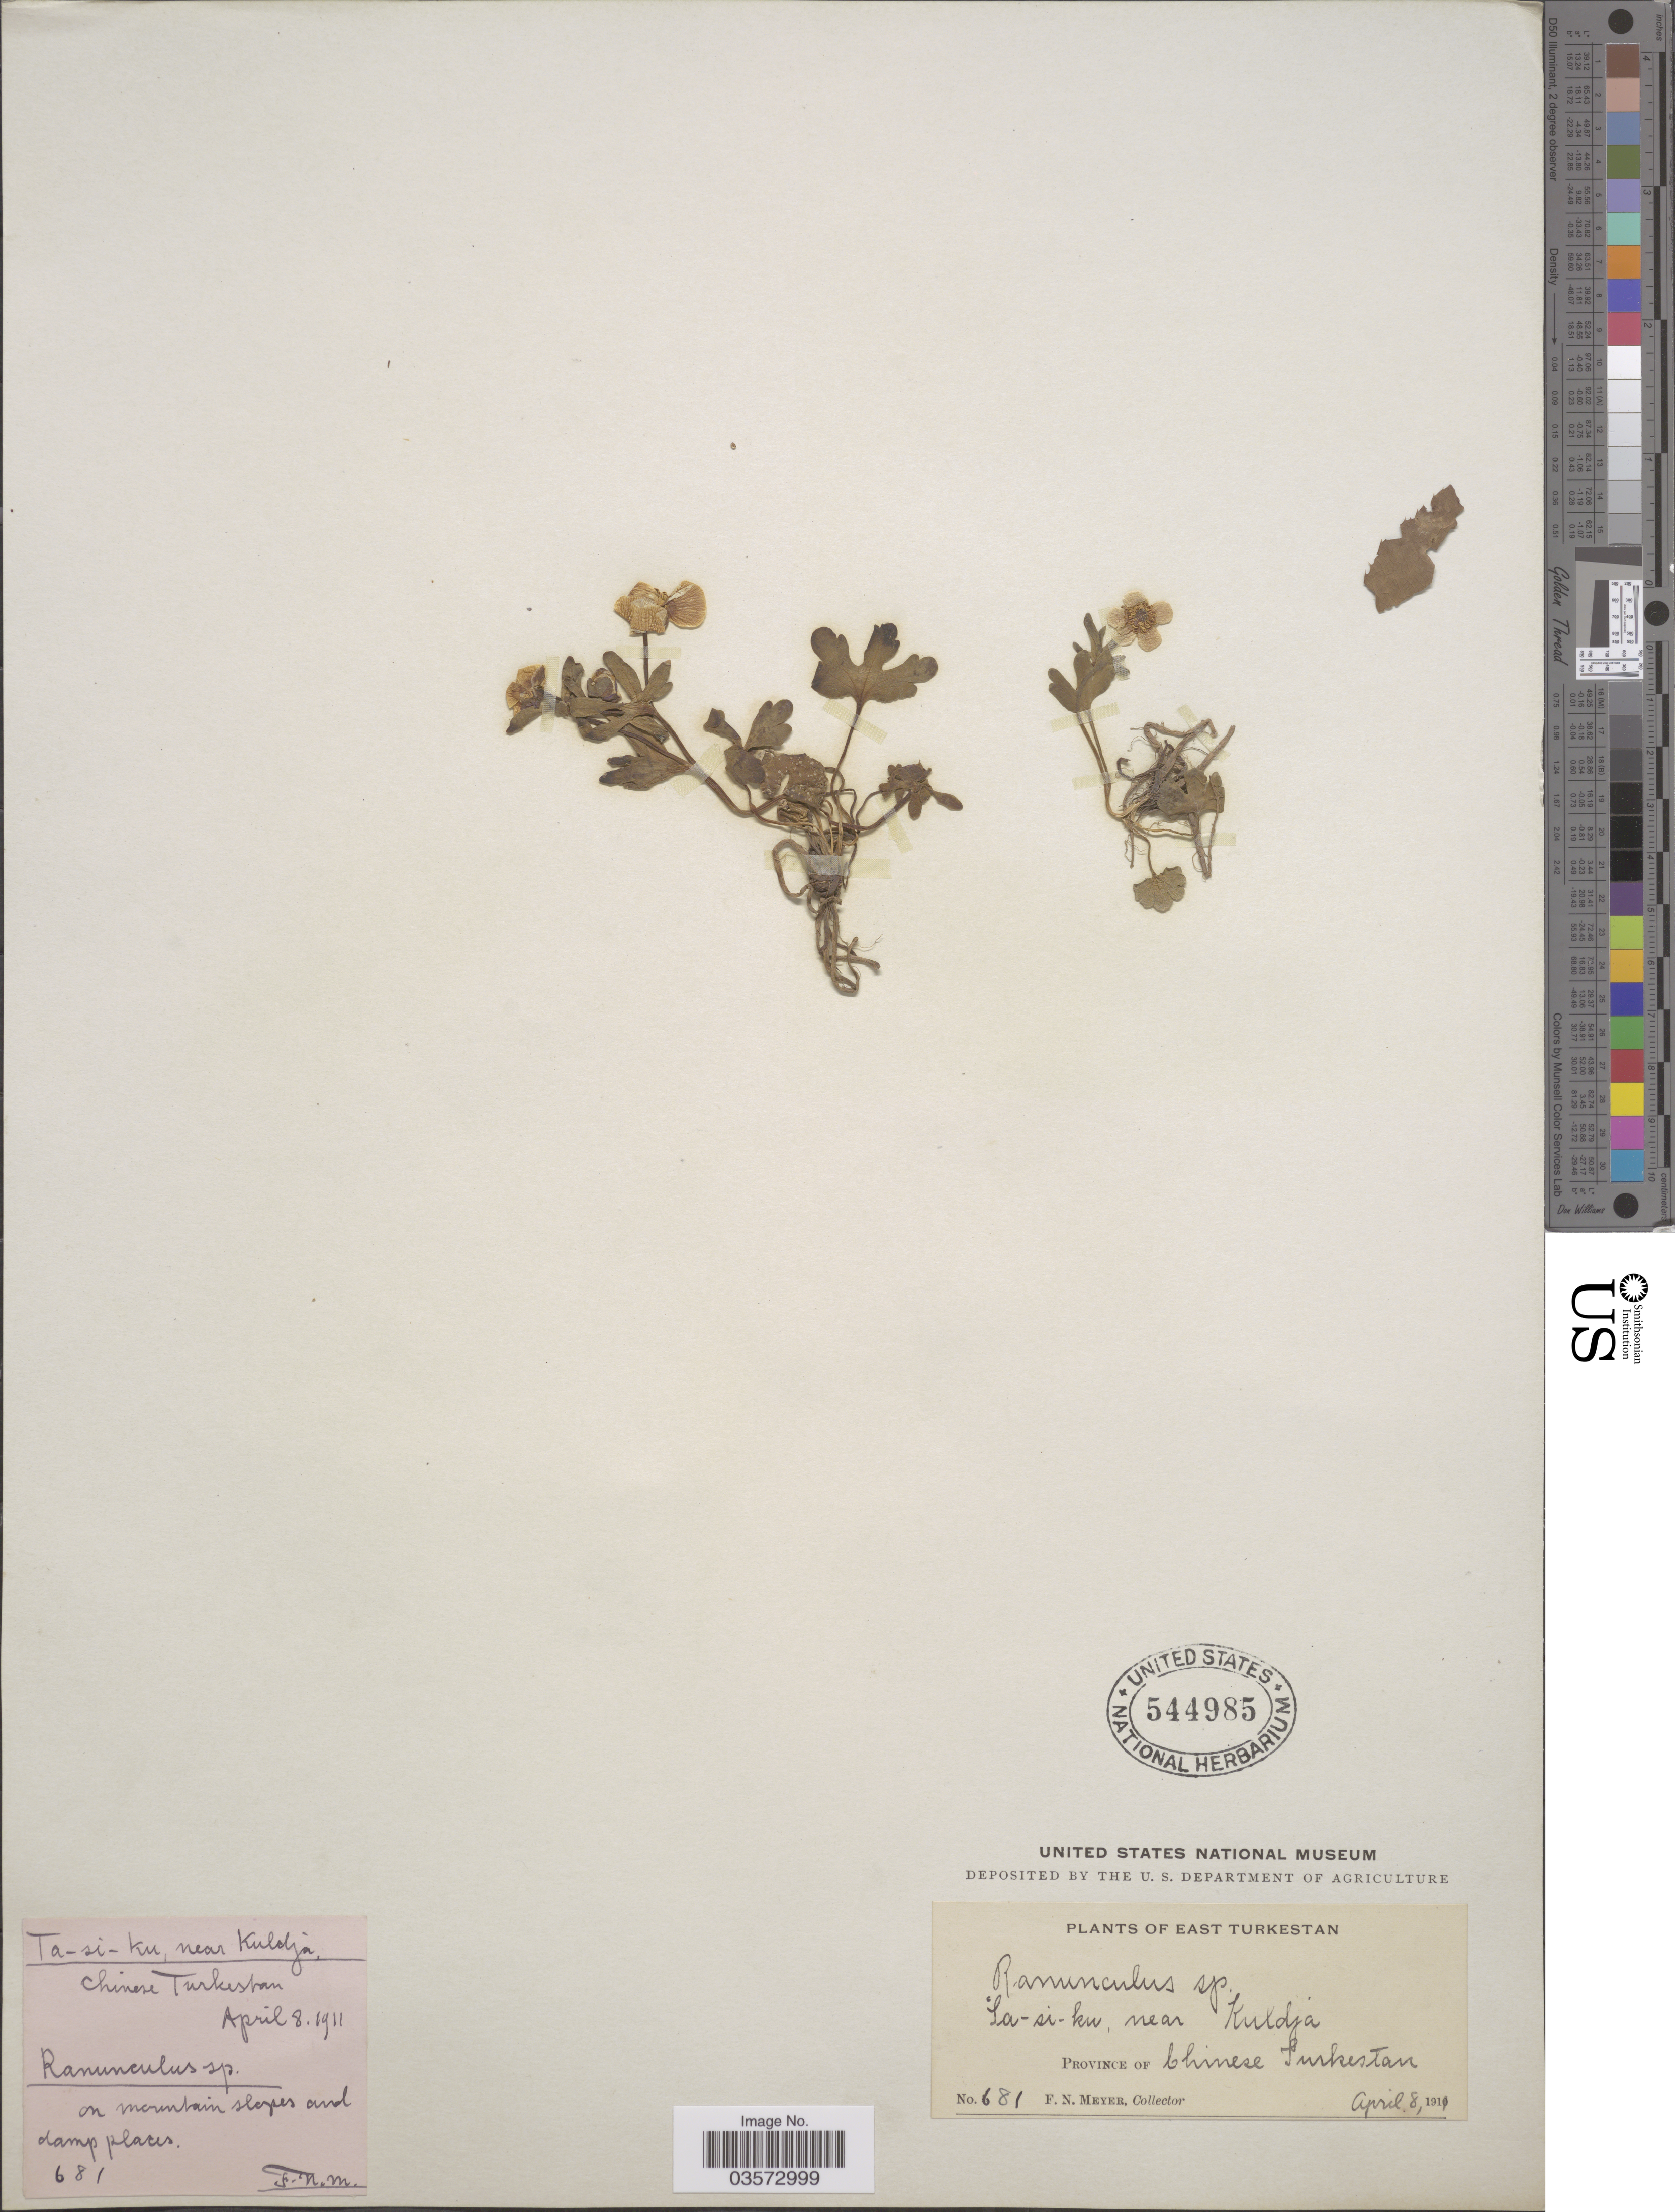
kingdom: Plantae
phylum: Tracheophyta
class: Magnoliopsida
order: Ranunculales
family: Ranunculaceae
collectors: F. N. Meyer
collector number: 681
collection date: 1911-04-08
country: China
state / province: Xinjiang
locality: East Turkestan. Ta-si-ku, near Kuldja. Province of Chinese Turkestan.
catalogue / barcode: US 544985